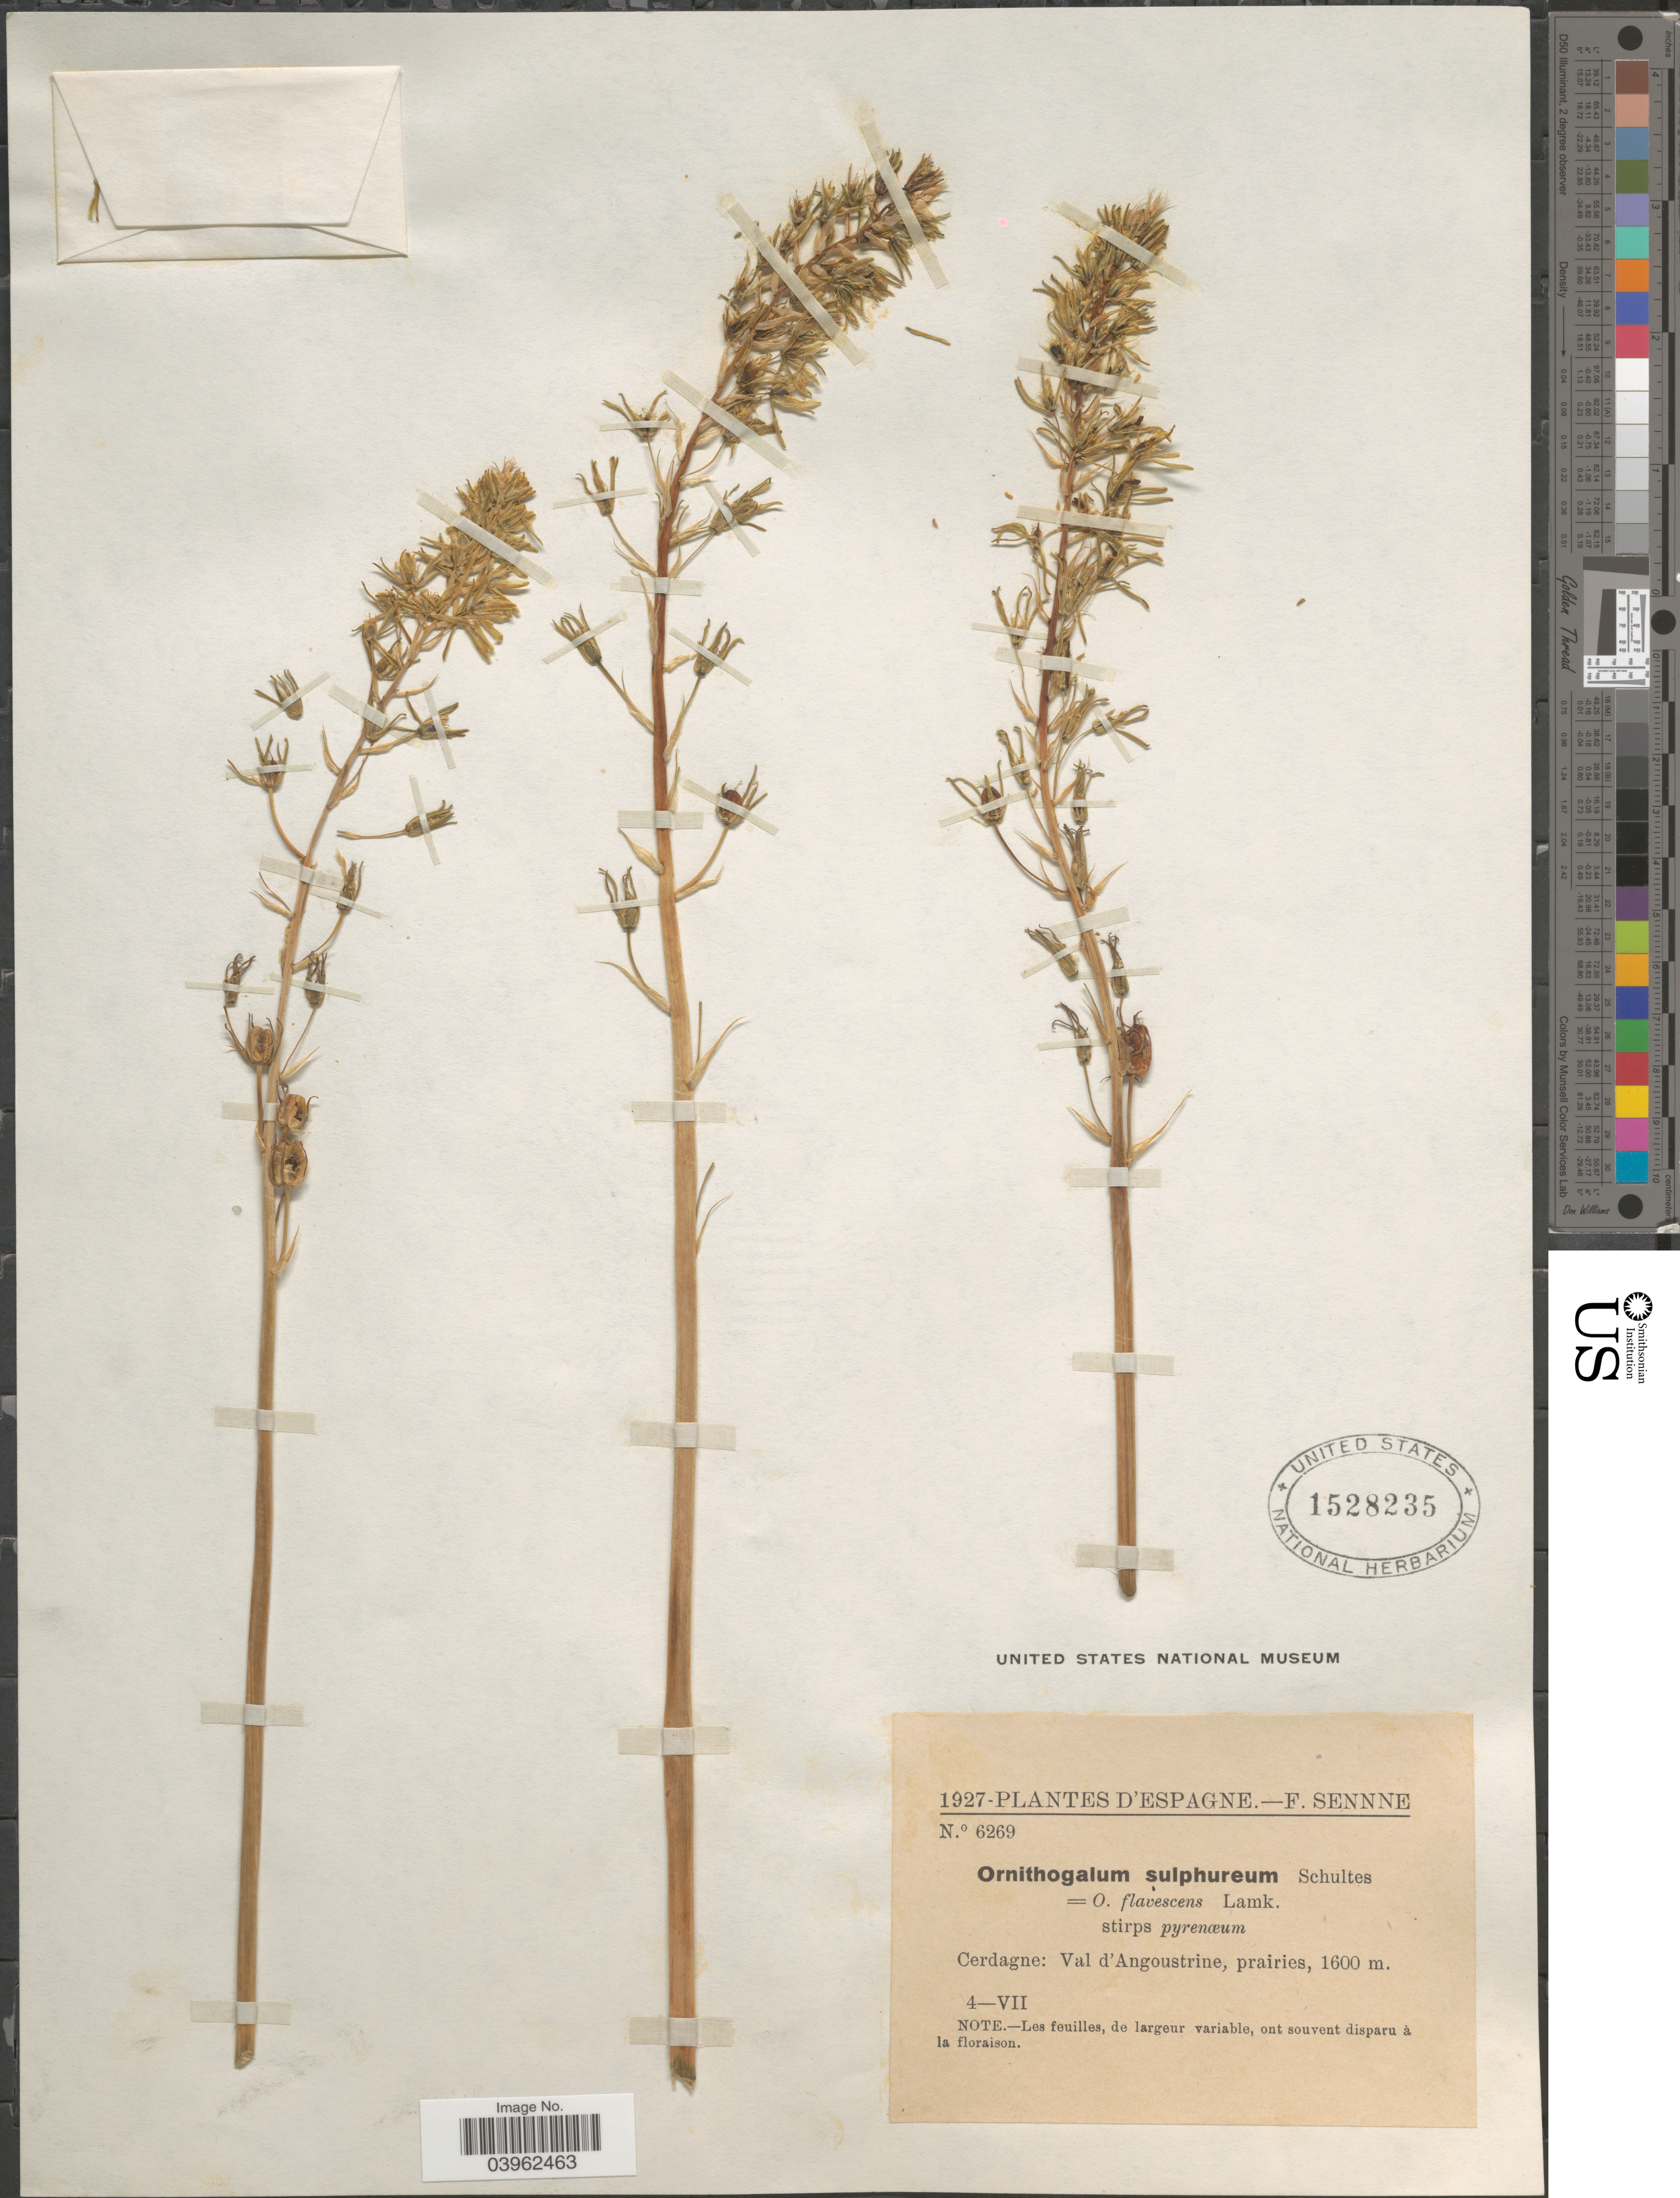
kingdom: Plantae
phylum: Tracheophyta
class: Liliopsida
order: Asparagales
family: Asparagaceae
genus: Ornithogalum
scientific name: Ornithogalum sulphureum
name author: (Waldst. & Kit.) Schult. & Schult. f.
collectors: E. Sennen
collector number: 6269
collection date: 1927-07-04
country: Spain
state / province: Islas Baleares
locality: D'Espagne. Cerdagne: Val d'Angoustrine.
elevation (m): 1600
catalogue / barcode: US 1528235